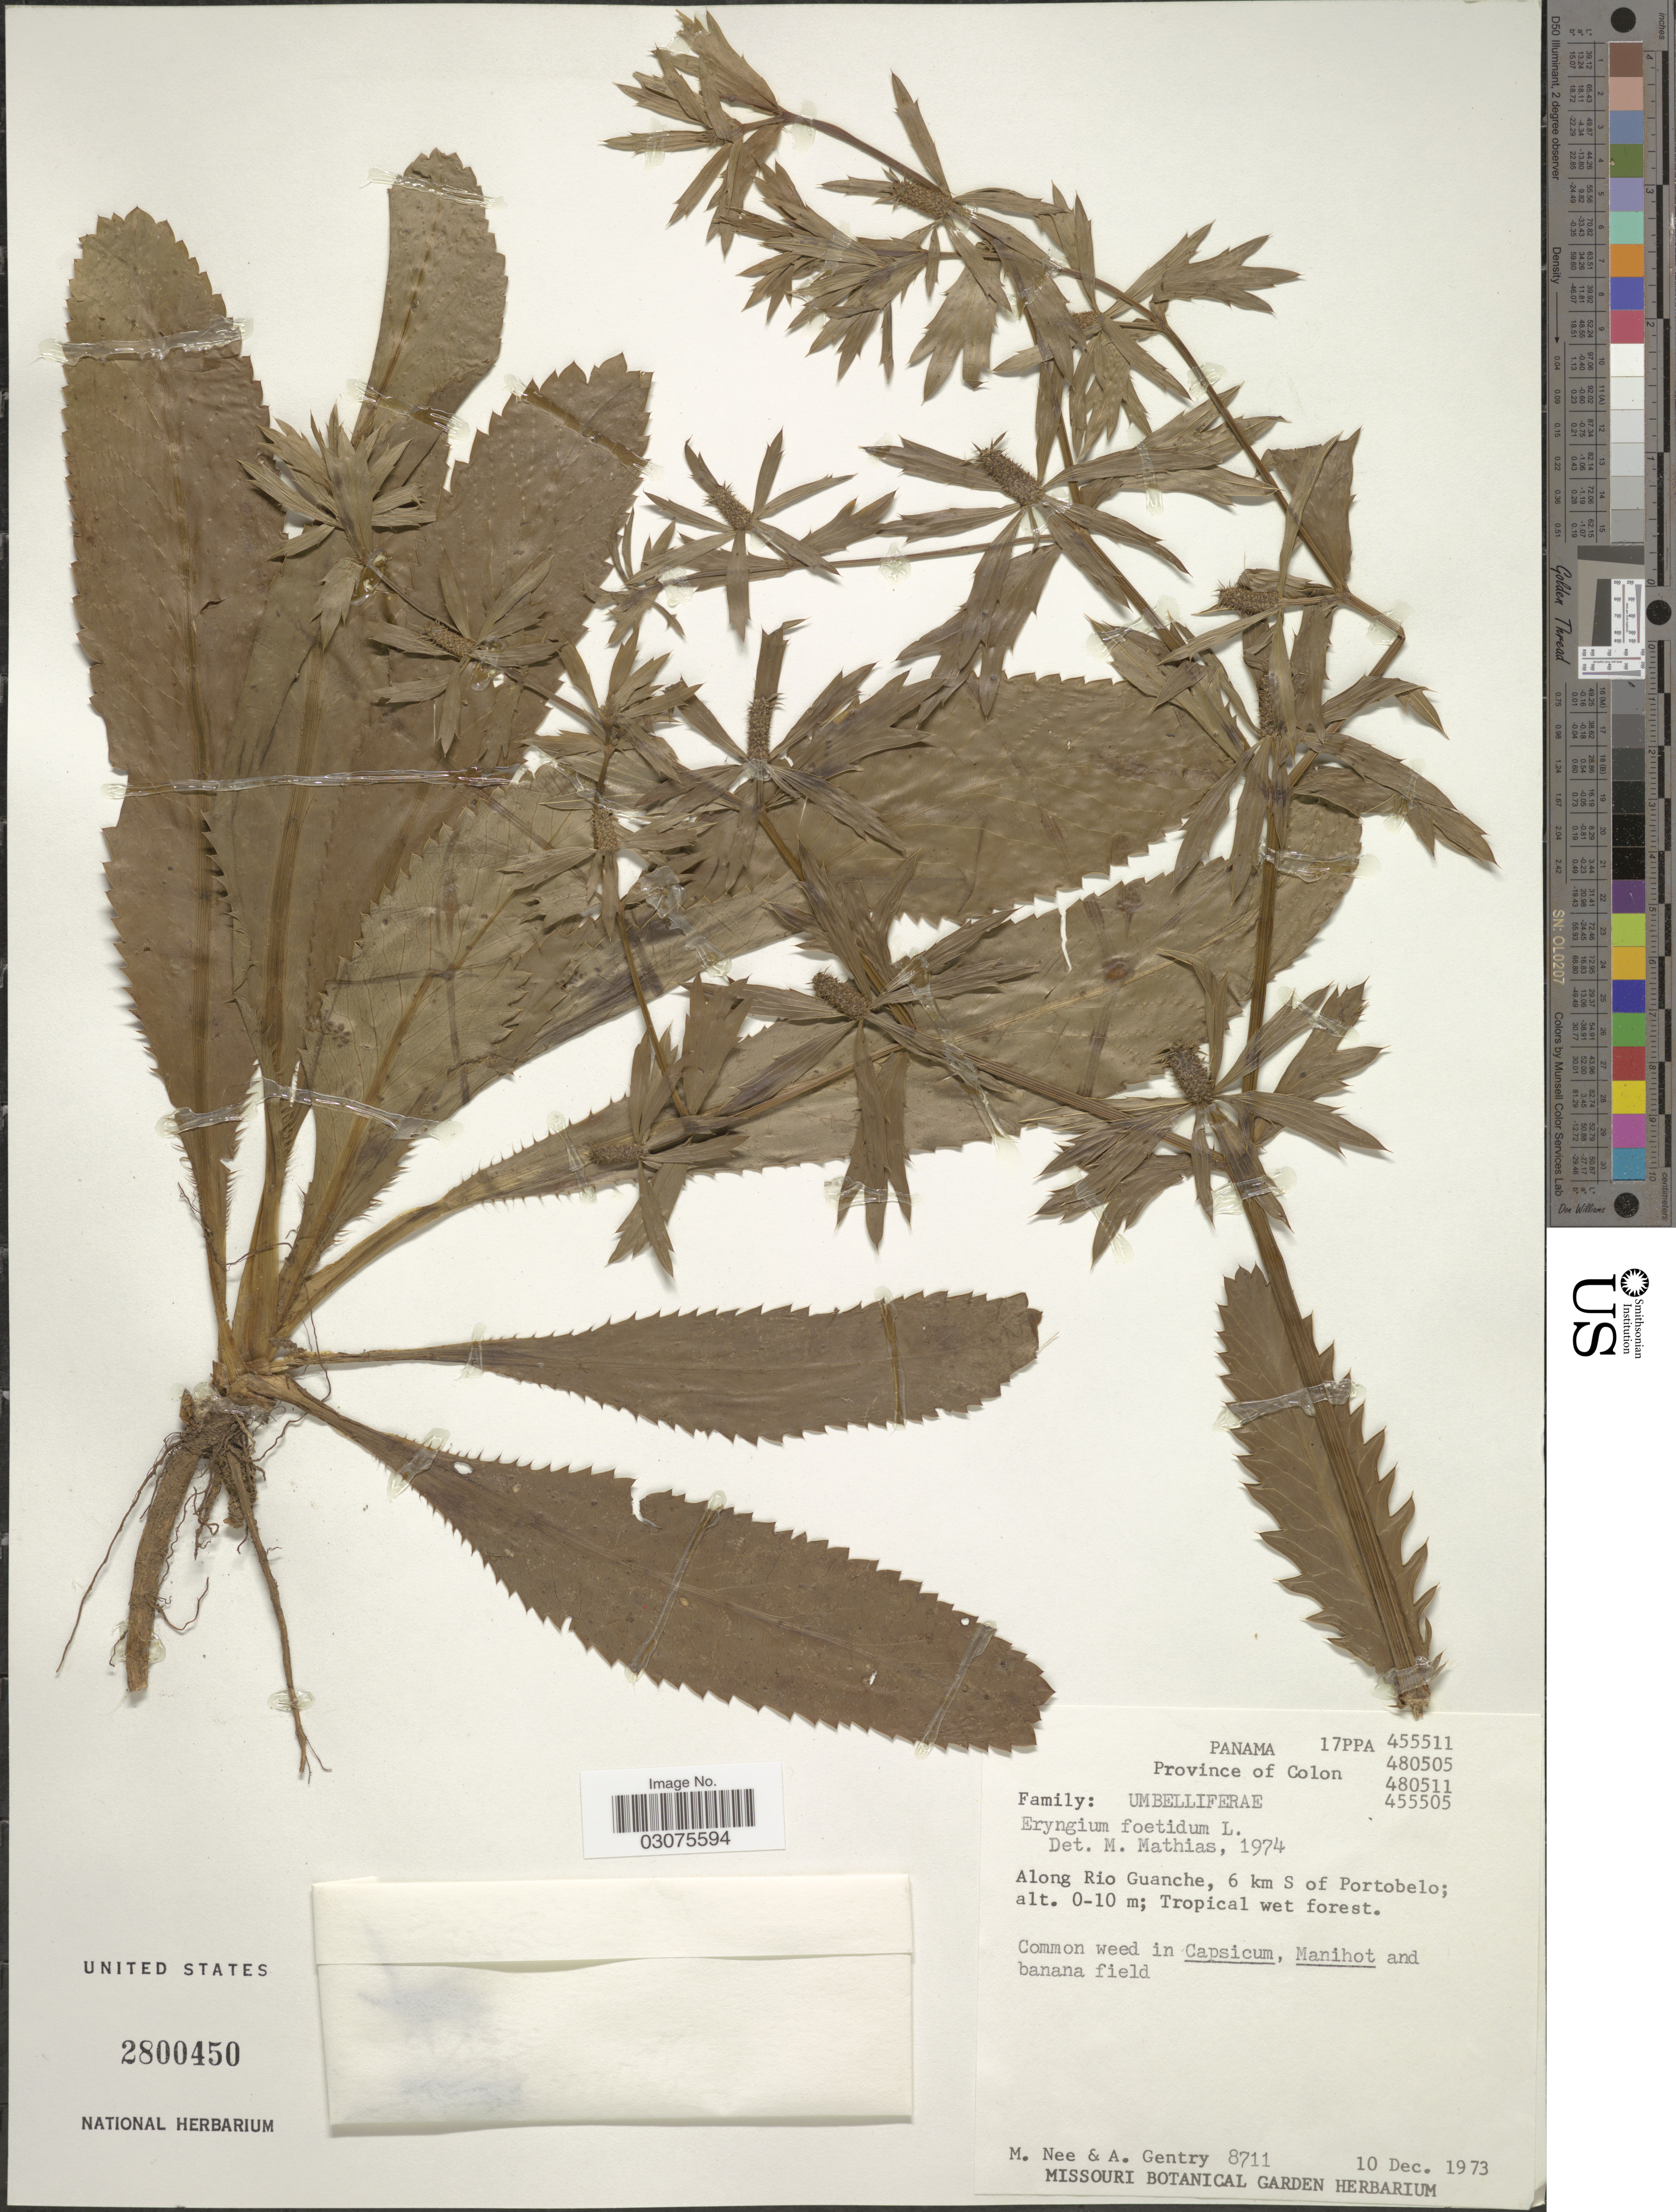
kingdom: Plantae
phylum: Tracheophyta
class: Magnoliopsida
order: Apiales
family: Apiaceae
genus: Eryngium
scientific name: Eryngium foetidum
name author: L.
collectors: M. Nee & A. H. Gentry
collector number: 8711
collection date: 1973-12-10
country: Panama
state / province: Colón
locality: Along Rio Guanche, 6 km S of Portobelo.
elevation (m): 0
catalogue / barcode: US 2800450